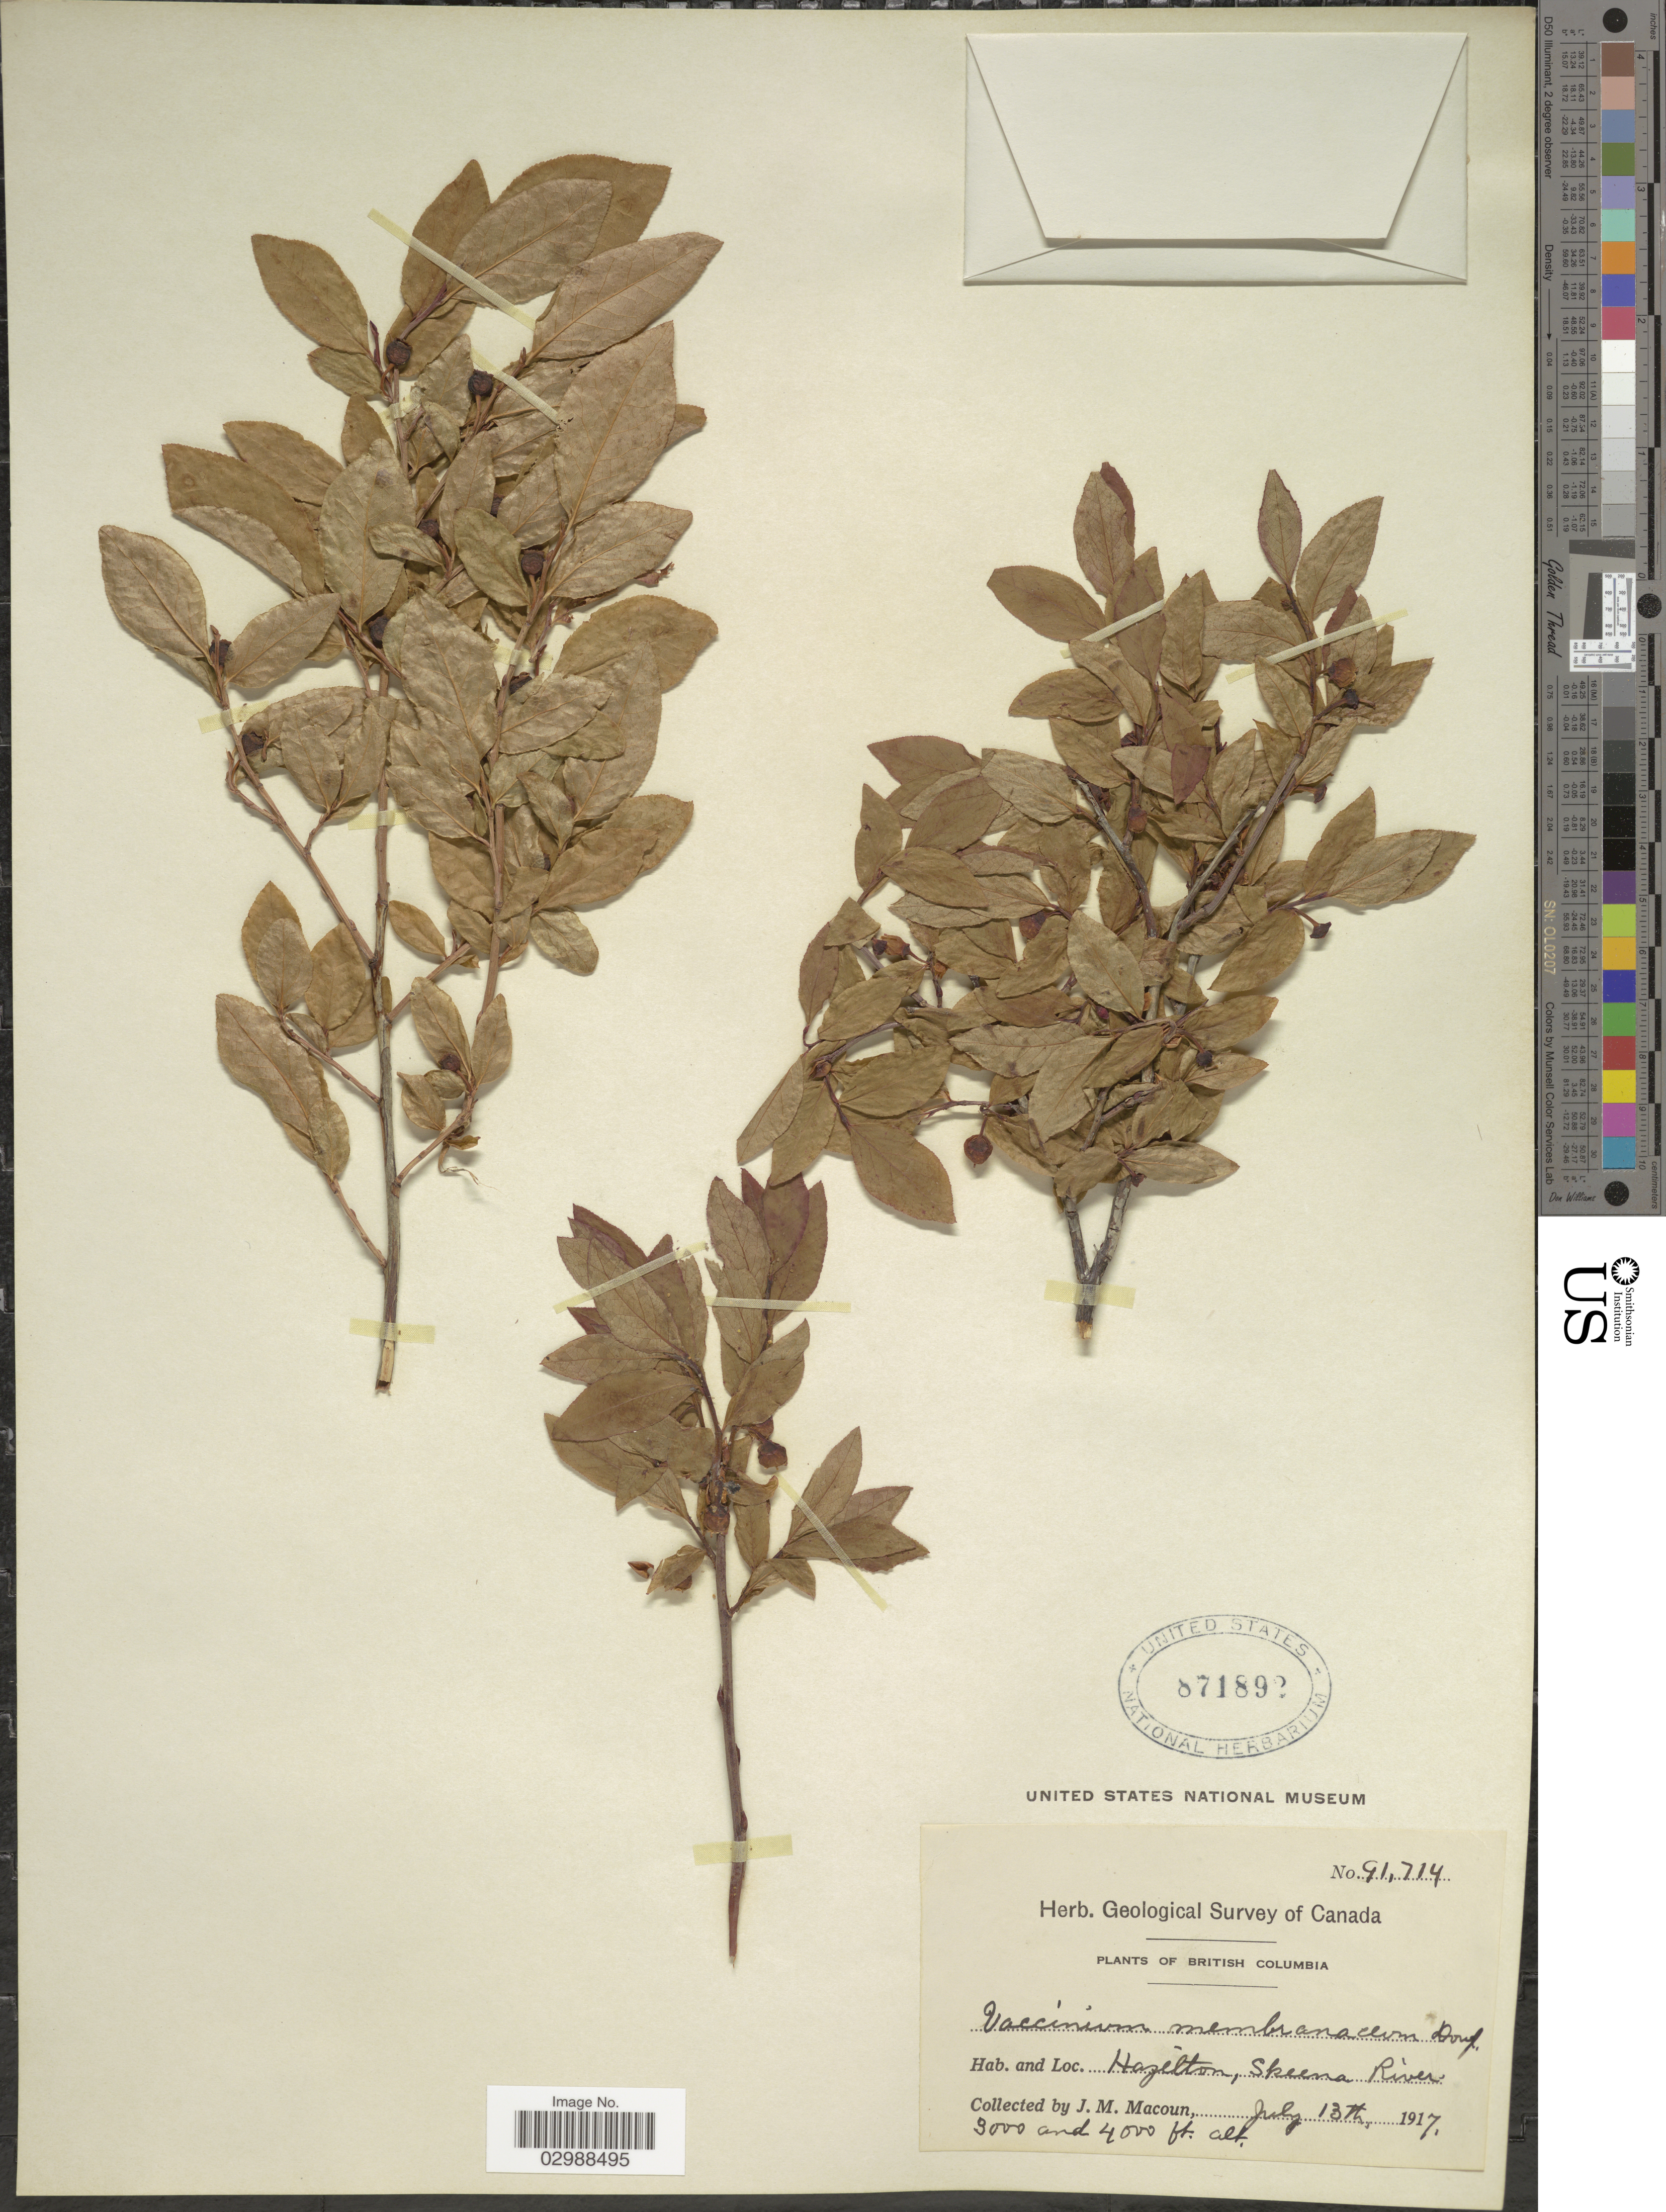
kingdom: Plantae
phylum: Tracheophyta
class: Magnoliopsida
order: Ericales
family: Ericaceae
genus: Vaccinium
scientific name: Vaccinium membranaceum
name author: Douglas ex Torr.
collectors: J. M. Macoun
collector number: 91714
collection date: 1917-07-13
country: Canada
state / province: British Columbia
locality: Hazelton, Skeena River.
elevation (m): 91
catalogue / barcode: US 871892